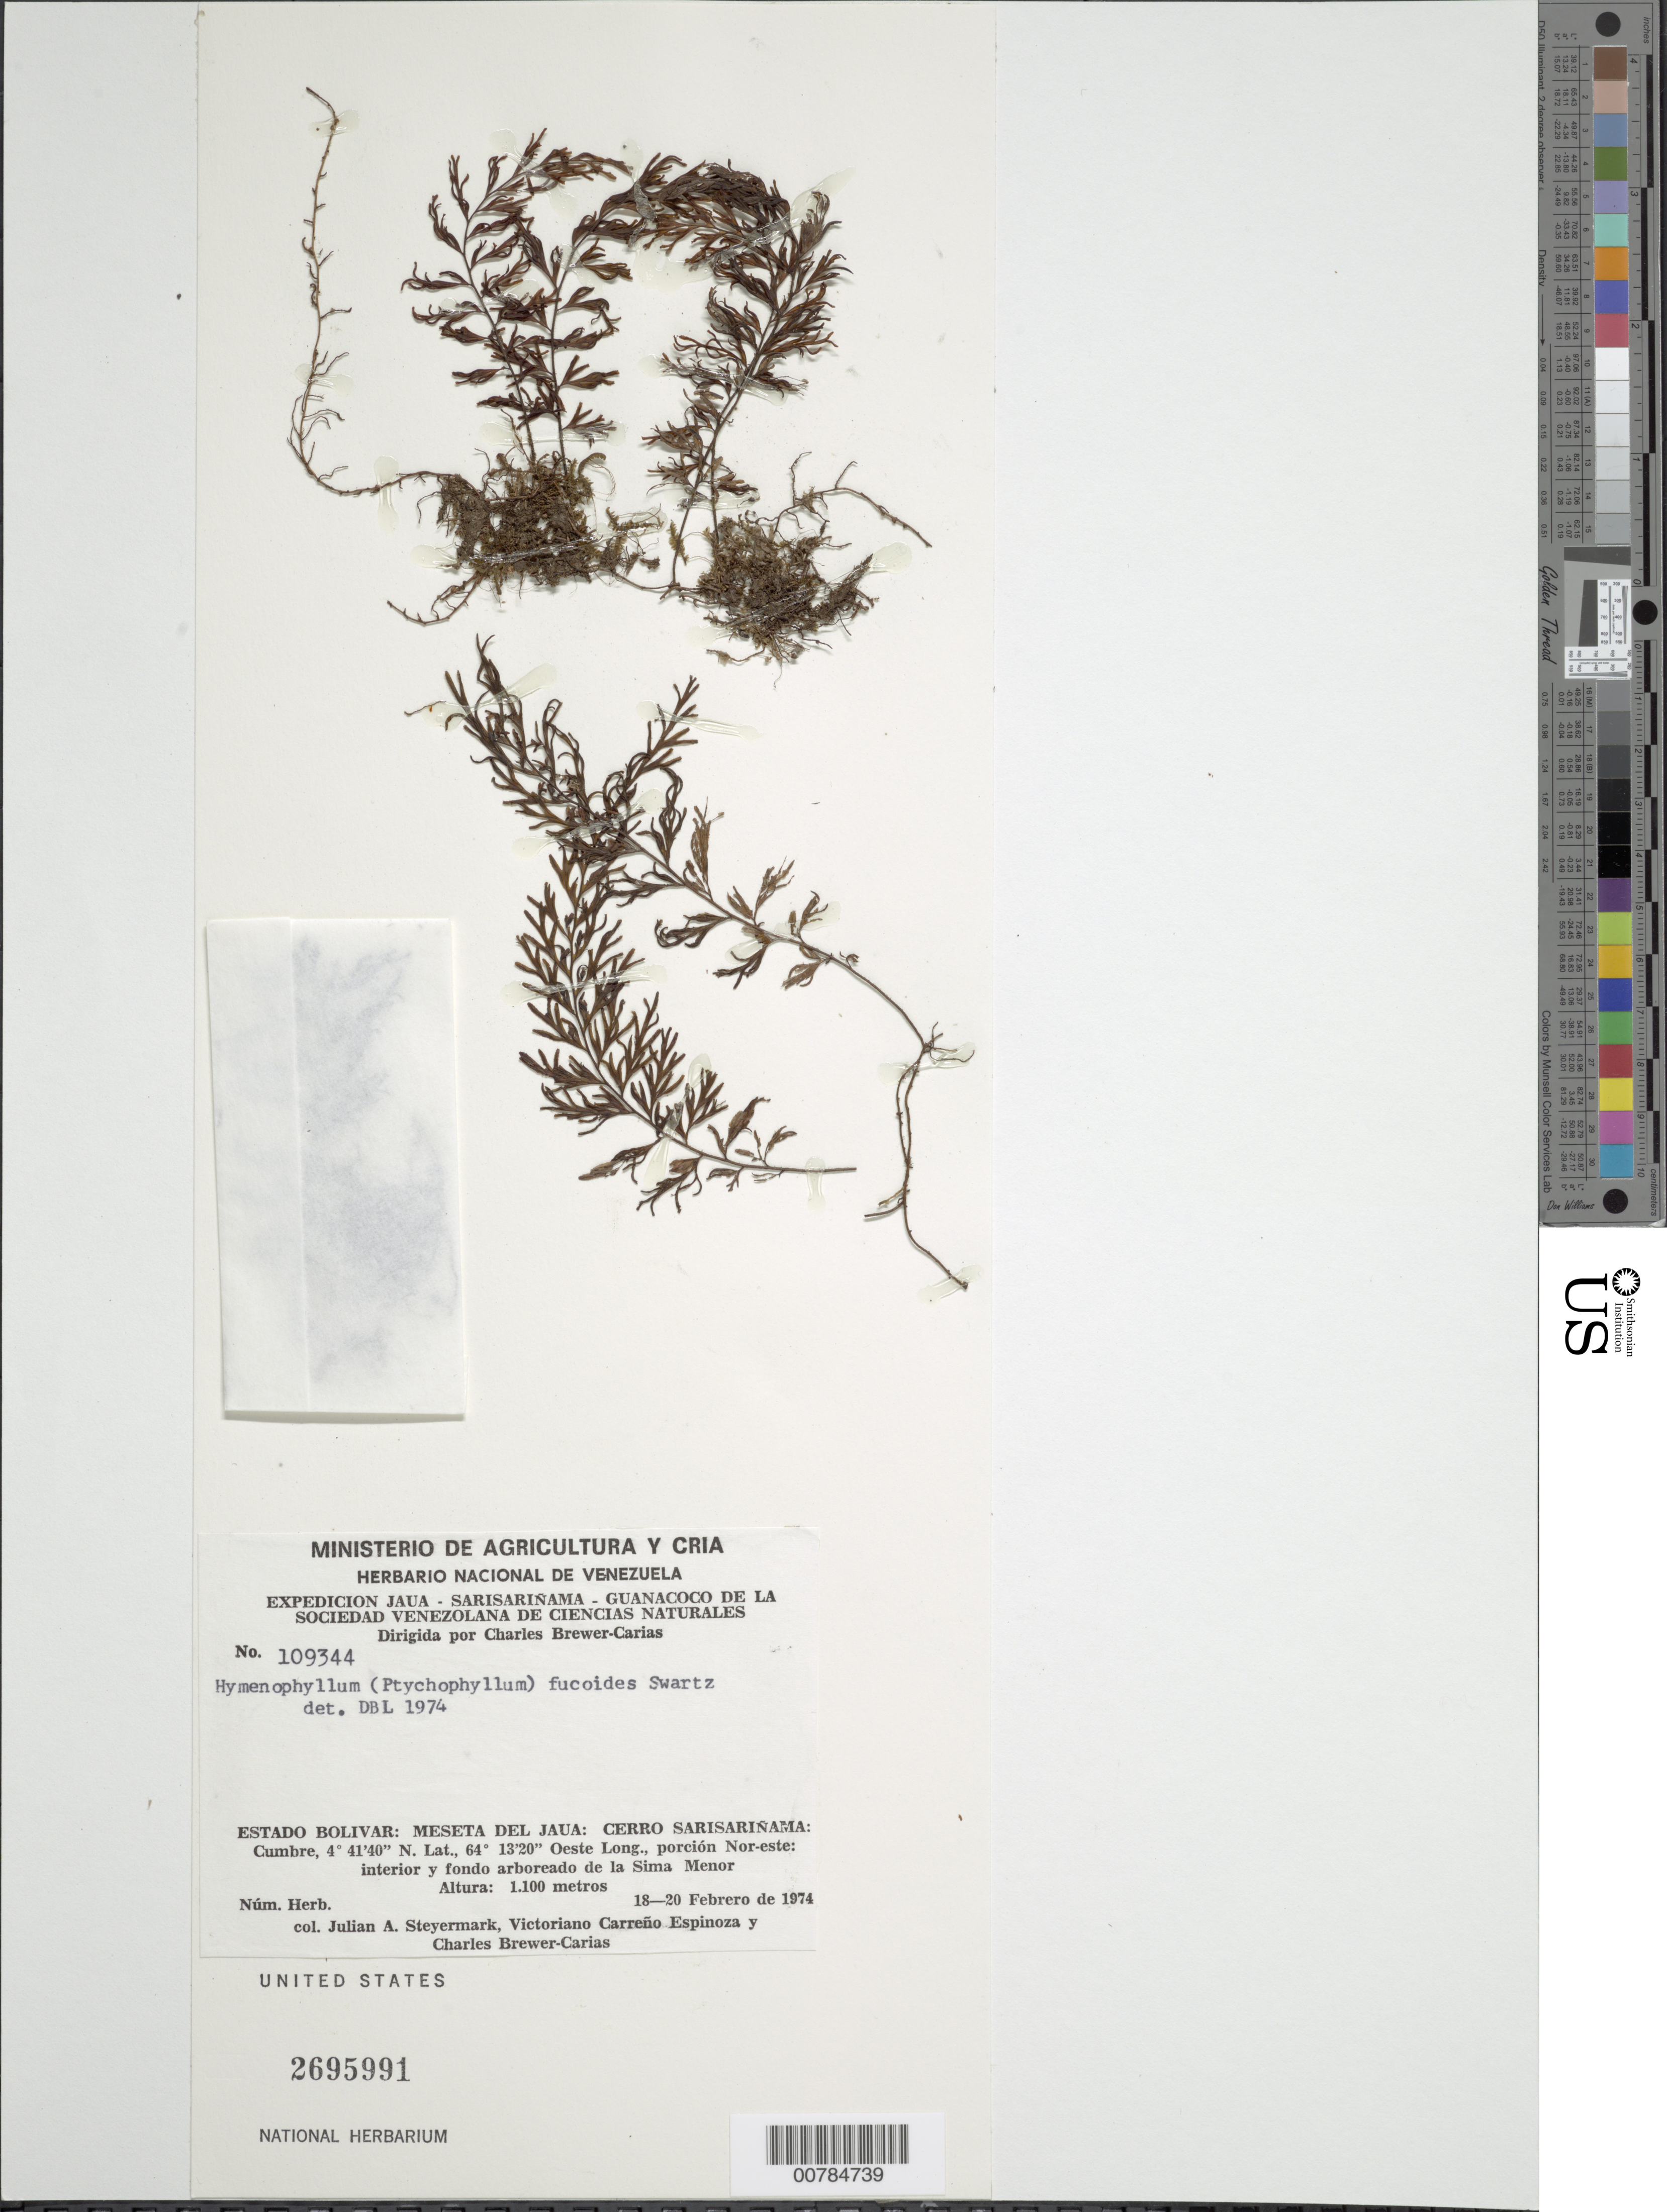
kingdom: Plantae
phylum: Tracheophyta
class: Polypodiopsida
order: Hymenophyllales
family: Hymenophyllaceae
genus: Hymenophyllum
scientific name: Hymenophyllum fucoides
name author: (Sw.) Sw.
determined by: Lellinger, David B., (BOT), Smithsonian Institution - National Museum of Natural History (UNITED STATES)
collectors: J. Steyermark, V. Carreño E. & C. Brewer-Carias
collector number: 109344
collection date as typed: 18-Feb-74 to 20-Feb-74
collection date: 1974-02-18/1974-02-20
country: Venezuela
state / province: Bolívar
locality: Meseta del Jaua: Cerro Sarisariñama, Sima Menor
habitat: Cumbre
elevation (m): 1100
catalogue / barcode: US 2695991